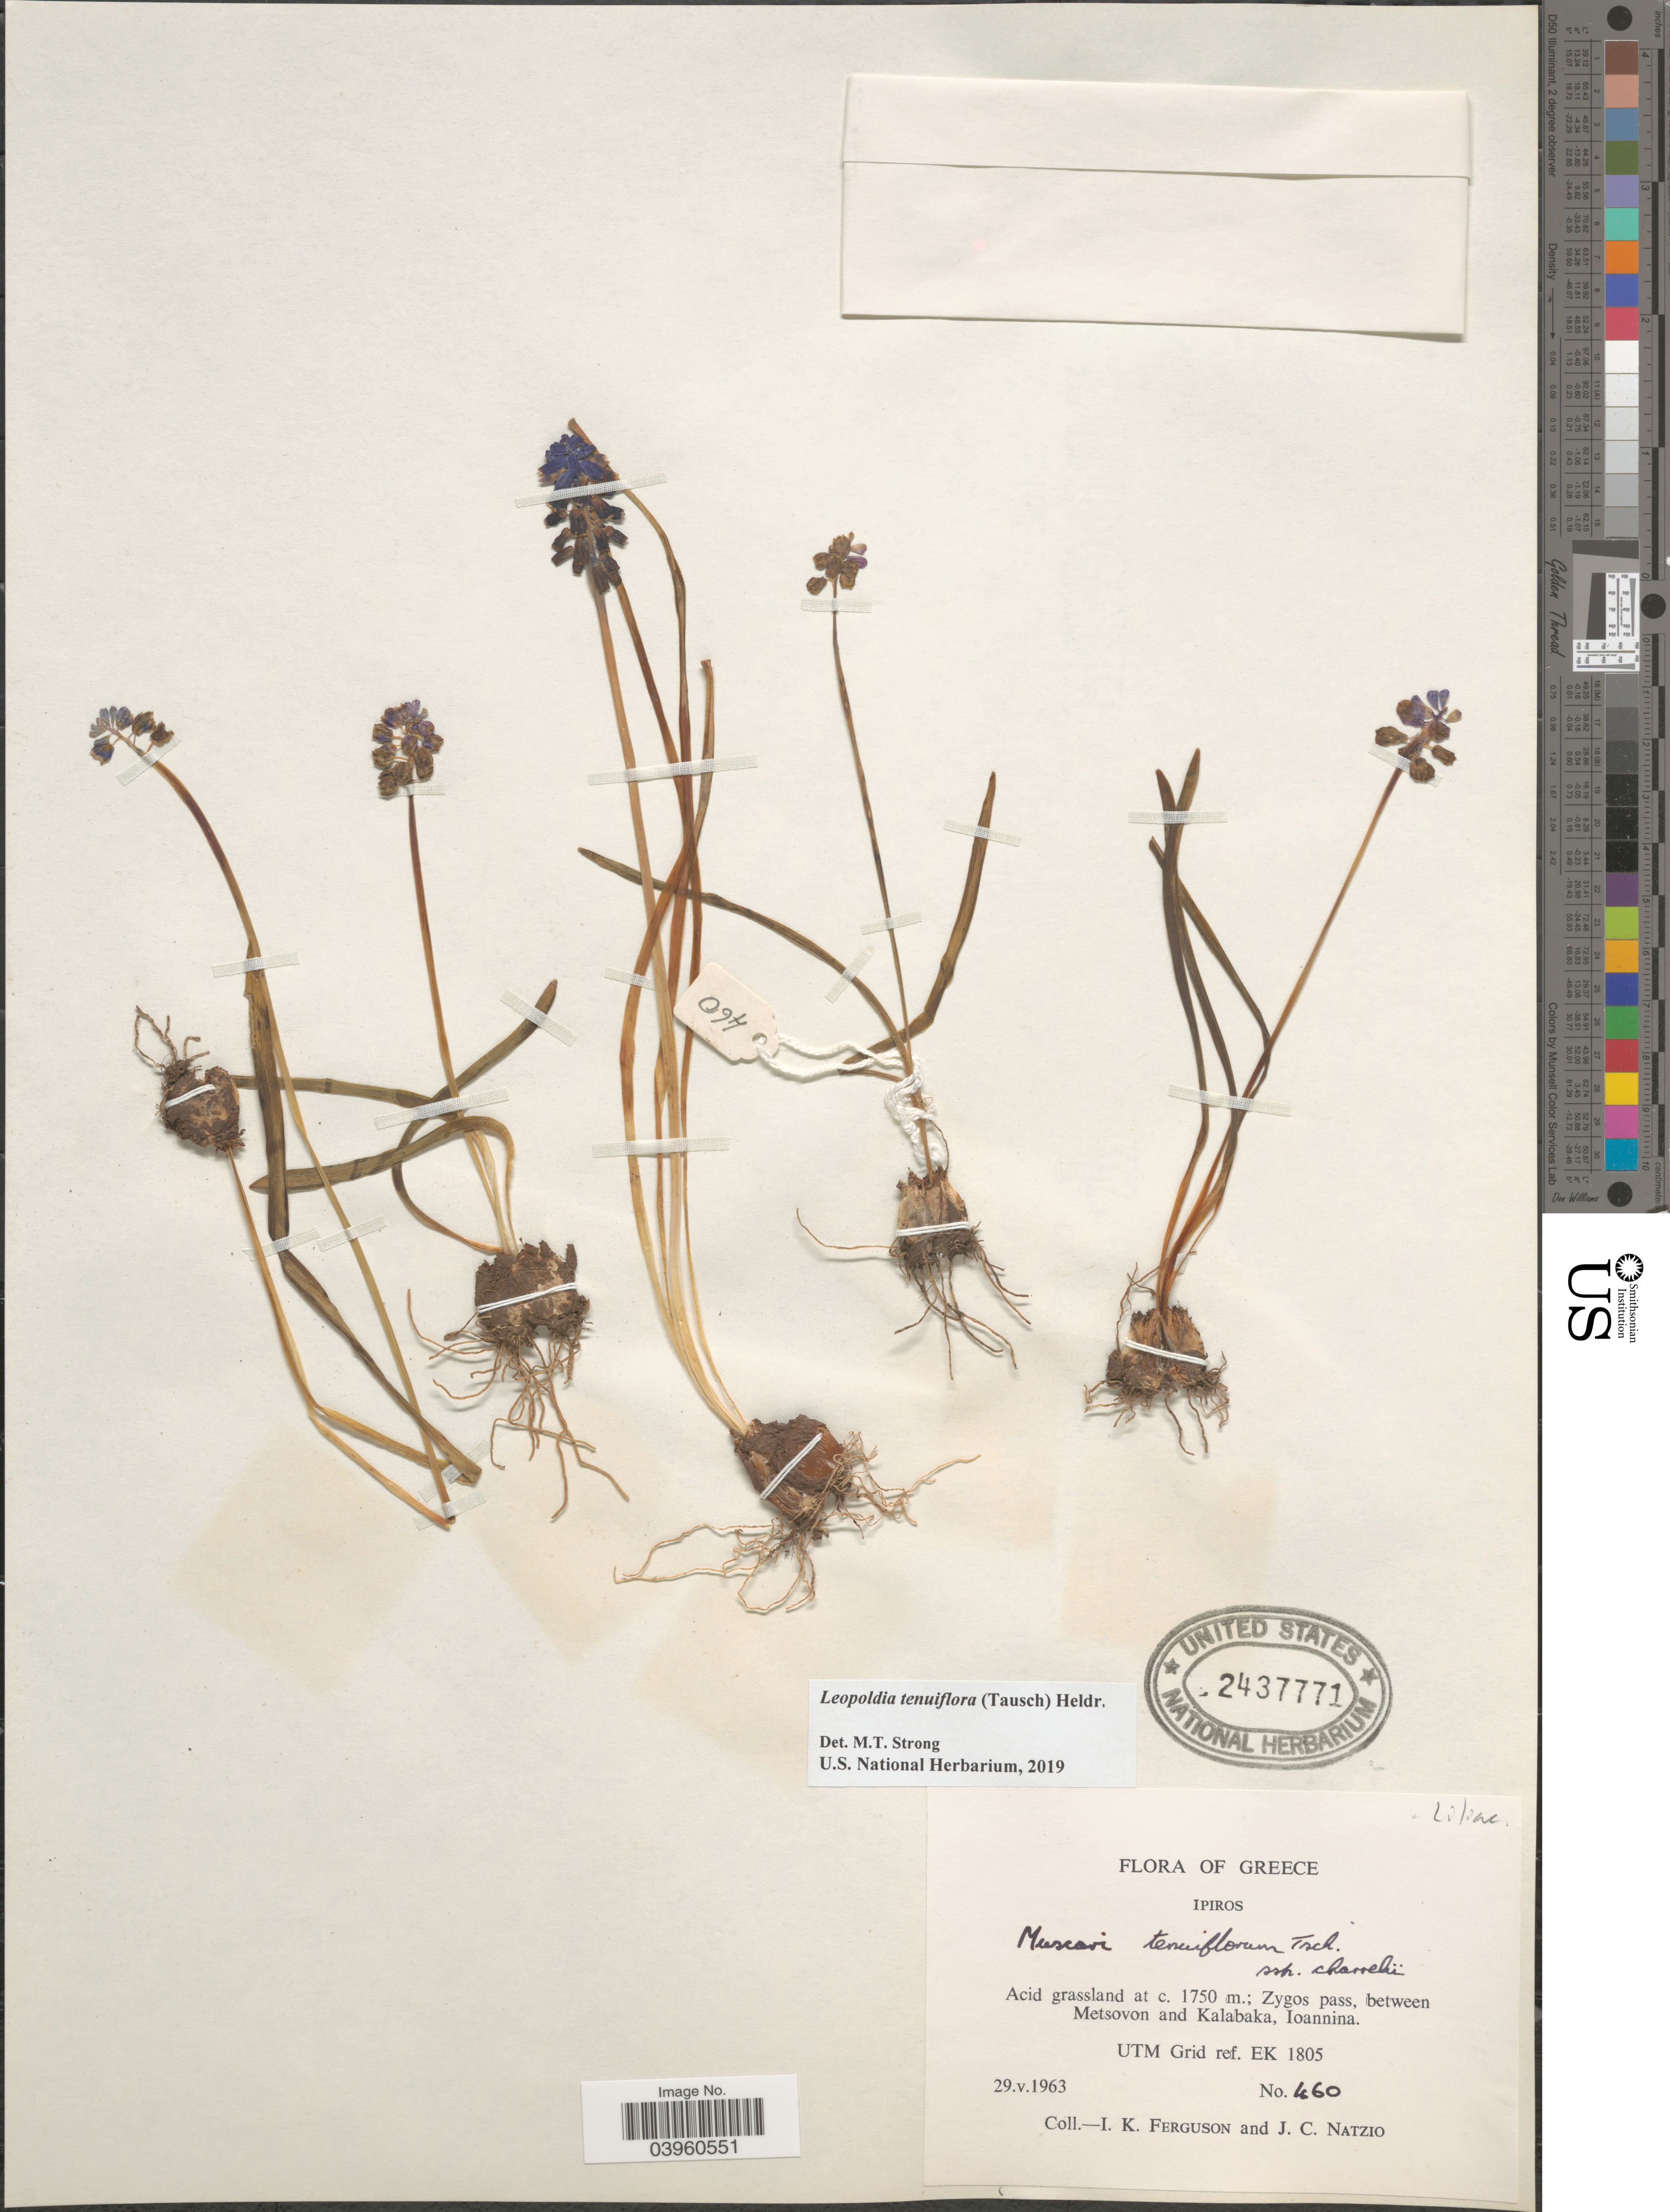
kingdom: Plantae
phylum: Tracheophyta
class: Liliopsida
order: Asparagales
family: Asparagaceae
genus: Leopoldia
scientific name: Leopoldia tenuiflora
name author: (Tausch) Heldr.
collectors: I. K. Ferguson & J. Natzio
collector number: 460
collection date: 1963-05-29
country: Greece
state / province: Epirua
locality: Ipiros. Zygos pass, between Metsovon and Kalabaka, Ioannina. UTM Grid ref. EK 1805.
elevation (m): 1750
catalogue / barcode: US 2437771